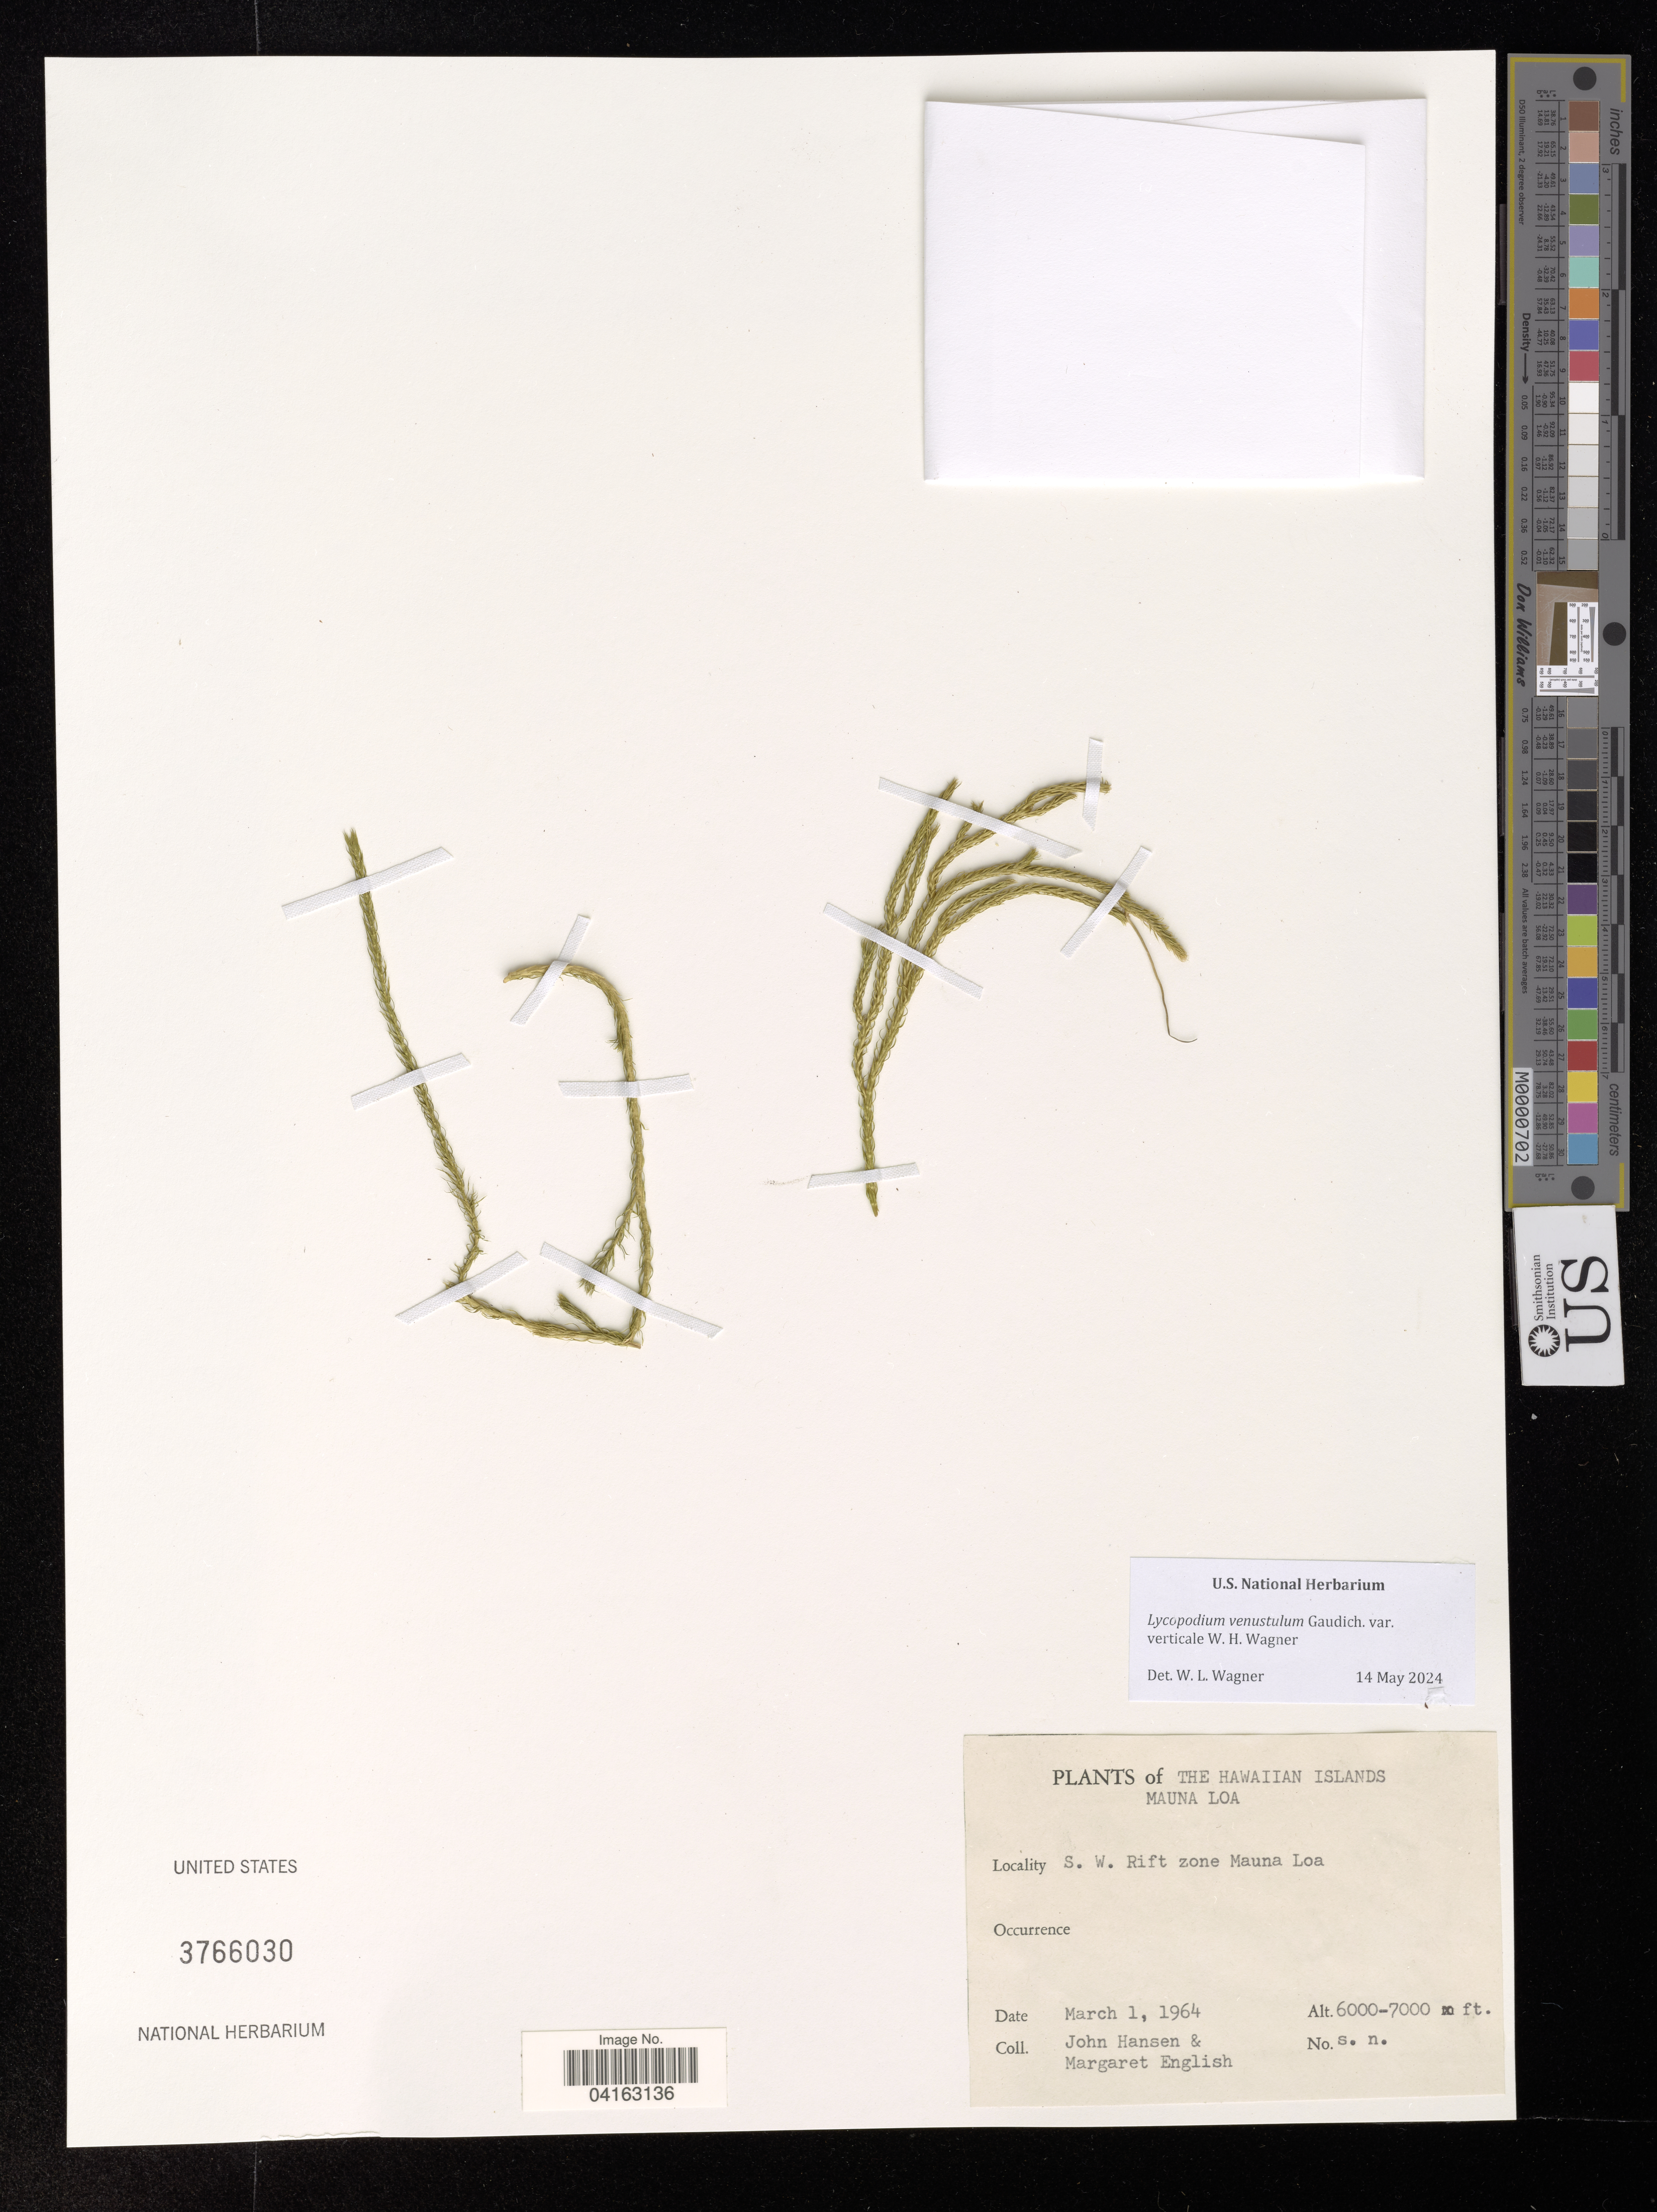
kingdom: Plantae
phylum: Tracheophyta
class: Lycopodiopsida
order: Lycopodiales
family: Lycopodiaceae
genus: Lycopodium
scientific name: Lycopodium venustulum var. venustulum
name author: Gaudich.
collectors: J. Hansen & M. English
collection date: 1964-03-01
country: United States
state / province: Hawaii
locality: The Hawaiian Islands. Maunu Loa. S. W. Rift zone Mauna Loa.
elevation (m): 1829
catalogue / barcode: US 3766030